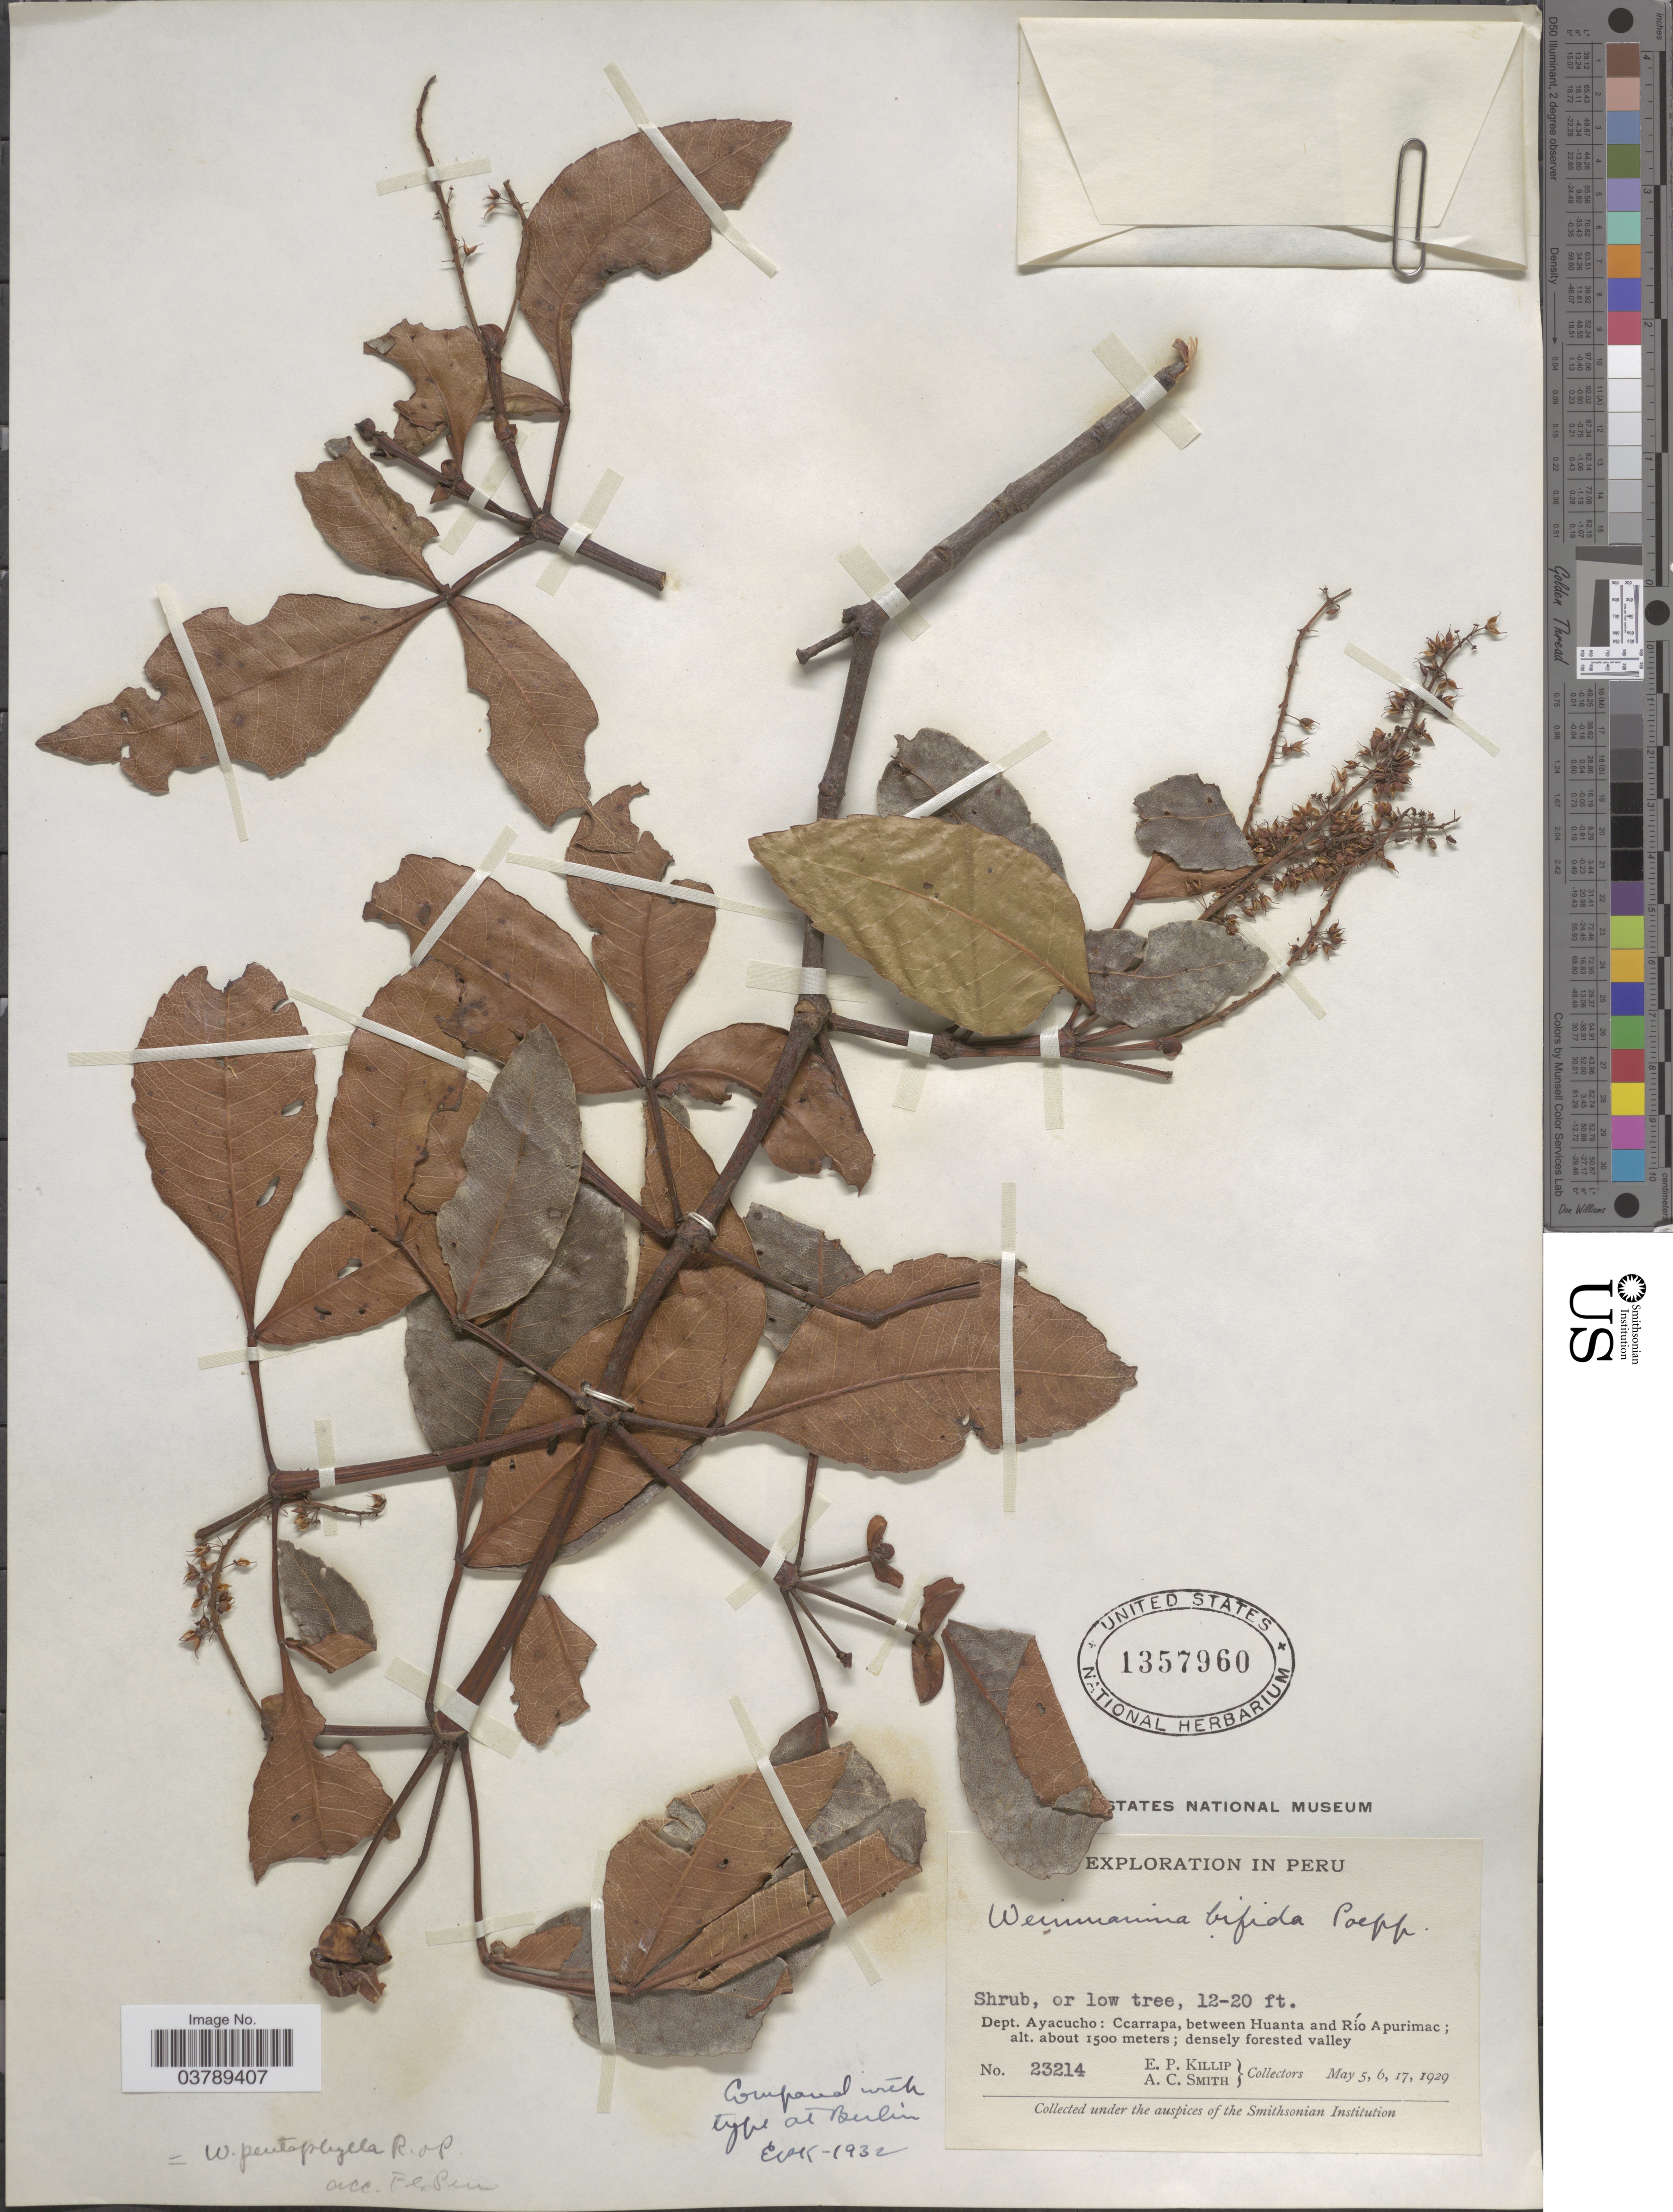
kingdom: Plantae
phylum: Tracheophyta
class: Magnoliopsida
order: Oxalidales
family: Cunoniaceae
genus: Weinmannia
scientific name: Weinmannia pentaphylla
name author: Ruiz & Pav.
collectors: E. P. Killip & A. C. Smith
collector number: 23214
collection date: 1929-05-05/1929-05-17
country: Peru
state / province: Ayacucho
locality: Dept. Ayacucho: Ccarrapa, between Huanta and Río Apurimac.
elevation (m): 1500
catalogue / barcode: US 1357960